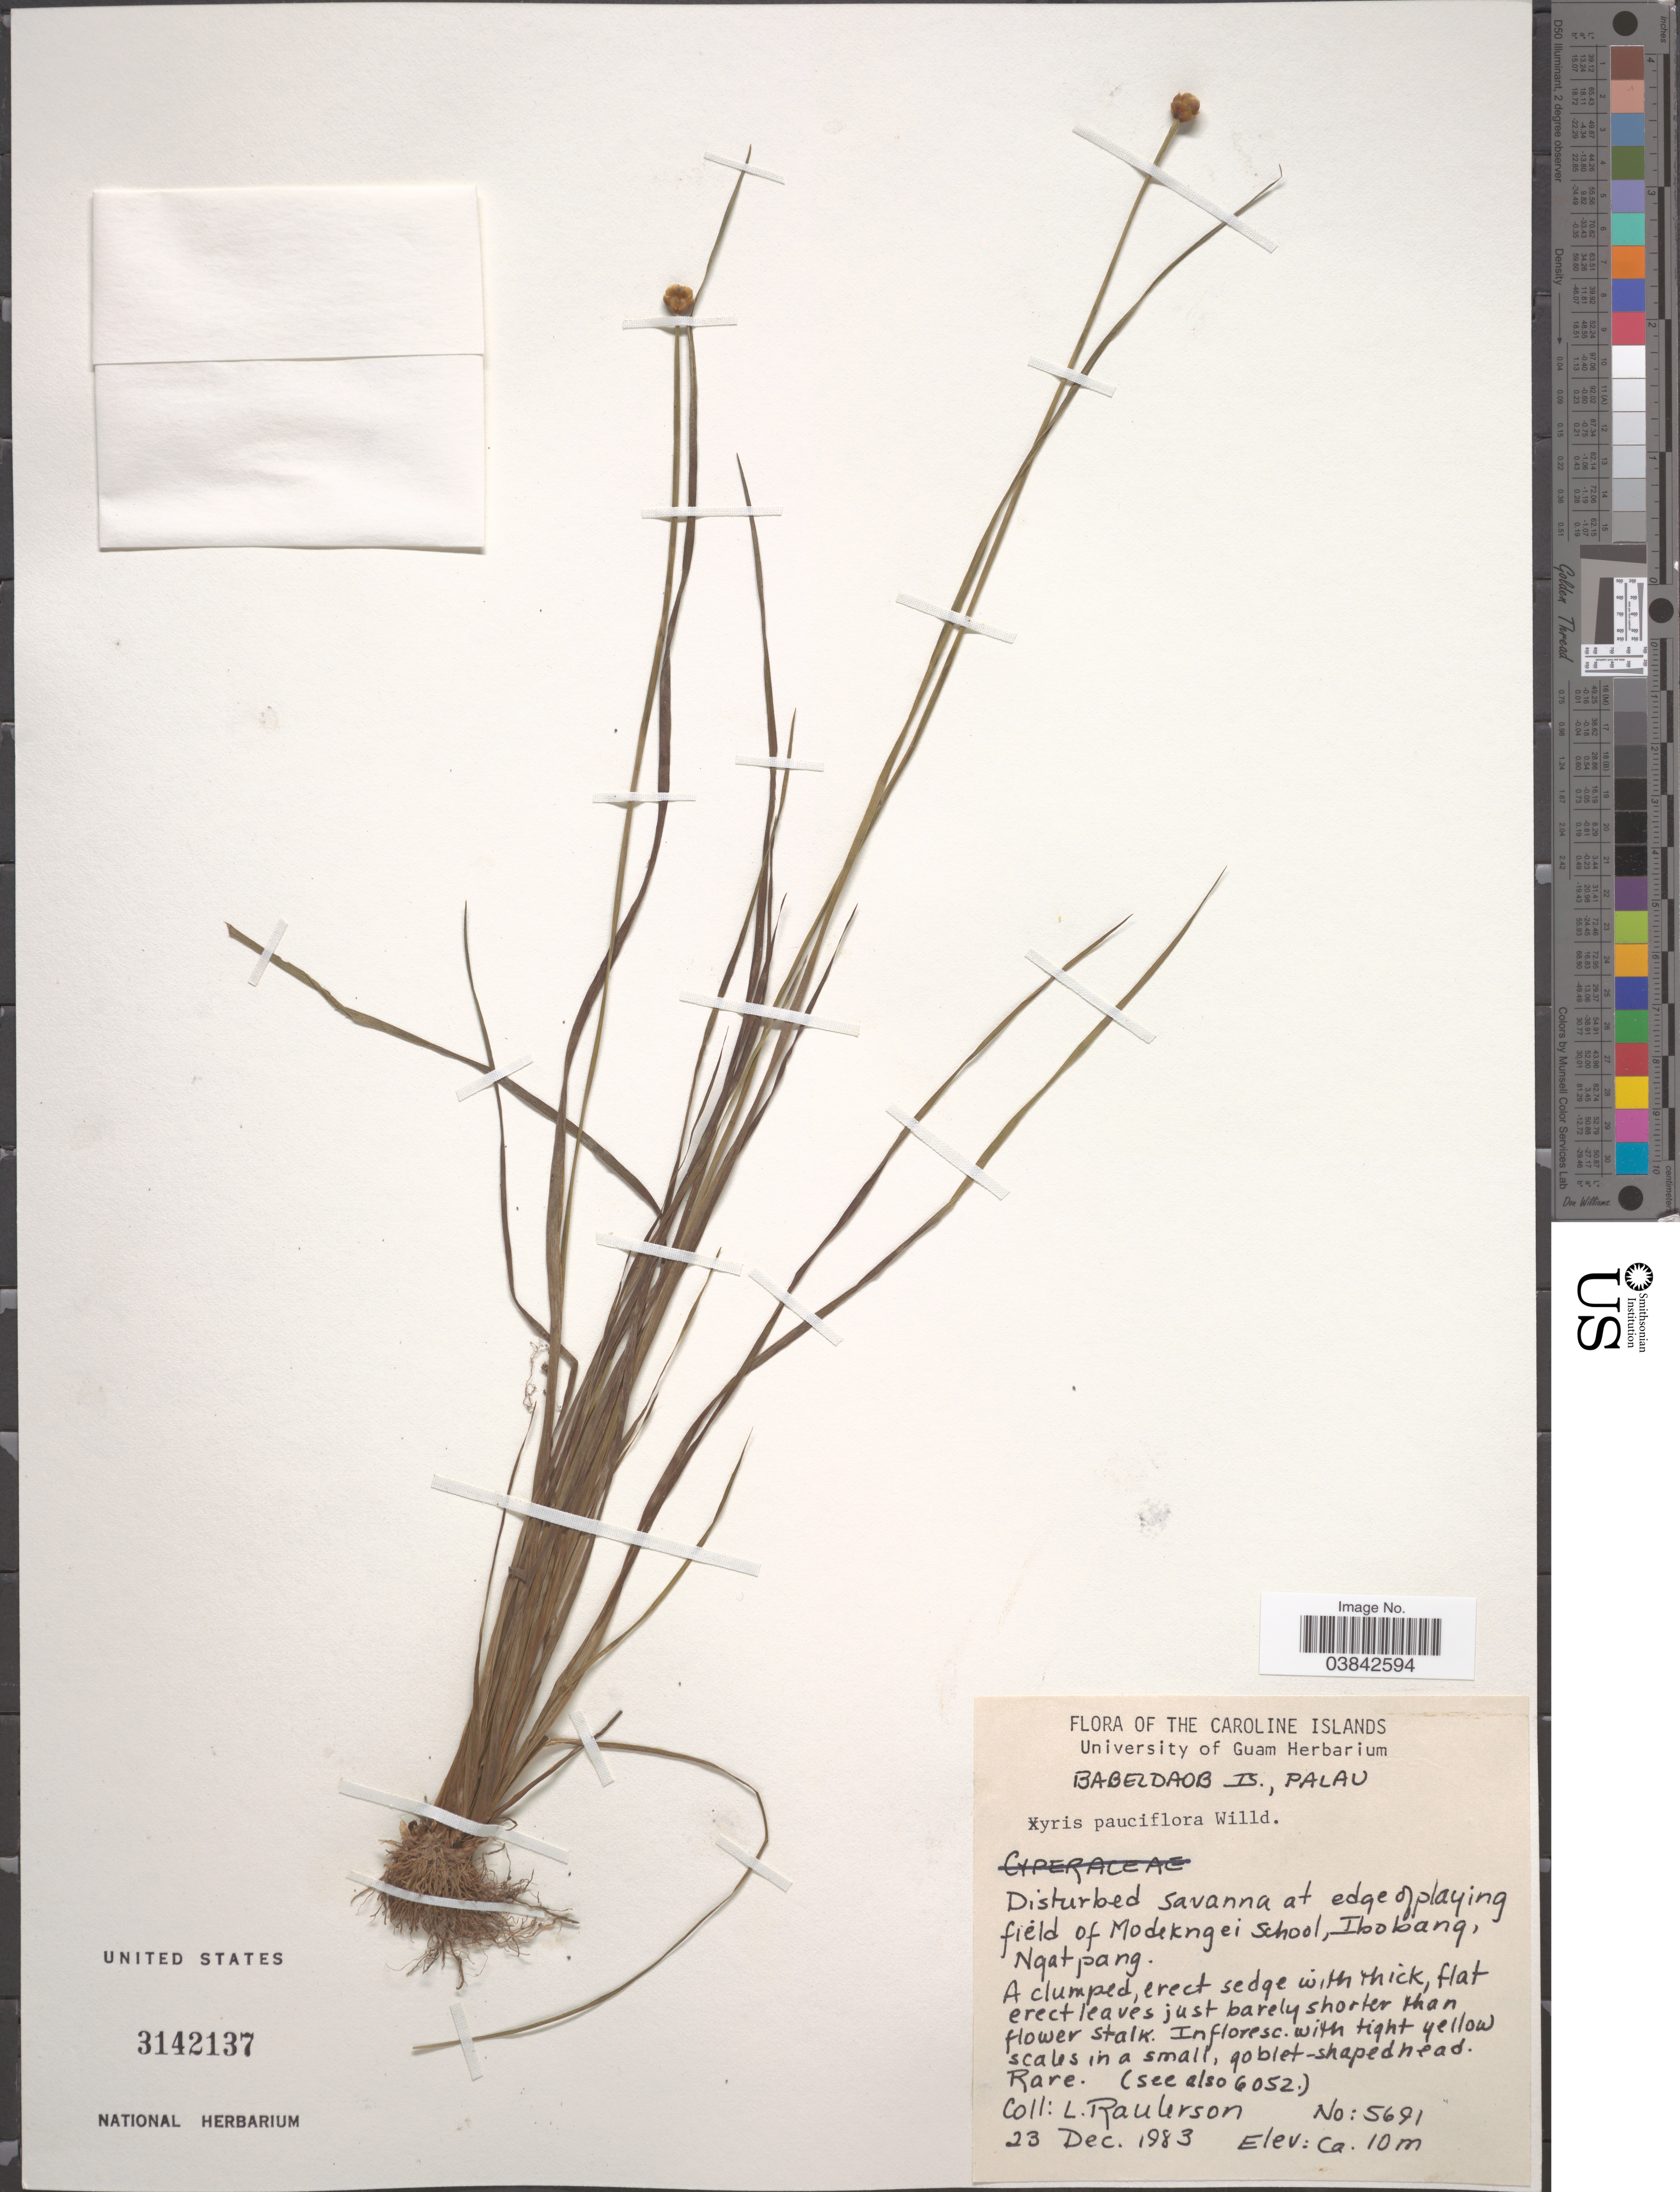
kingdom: Plantae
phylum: Tracheophyta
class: Liliopsida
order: Poales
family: Xyridaceae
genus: Xyris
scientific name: Xyris pauciflora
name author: Willd.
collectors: L. Raulerson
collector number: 5691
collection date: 1983-12-23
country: Palau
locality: The Caroline Islands. Babeldaob Is., Palau. At edge of playing field of Modekngei School, Ibobang, Ngatpang.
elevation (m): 10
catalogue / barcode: US 3142137